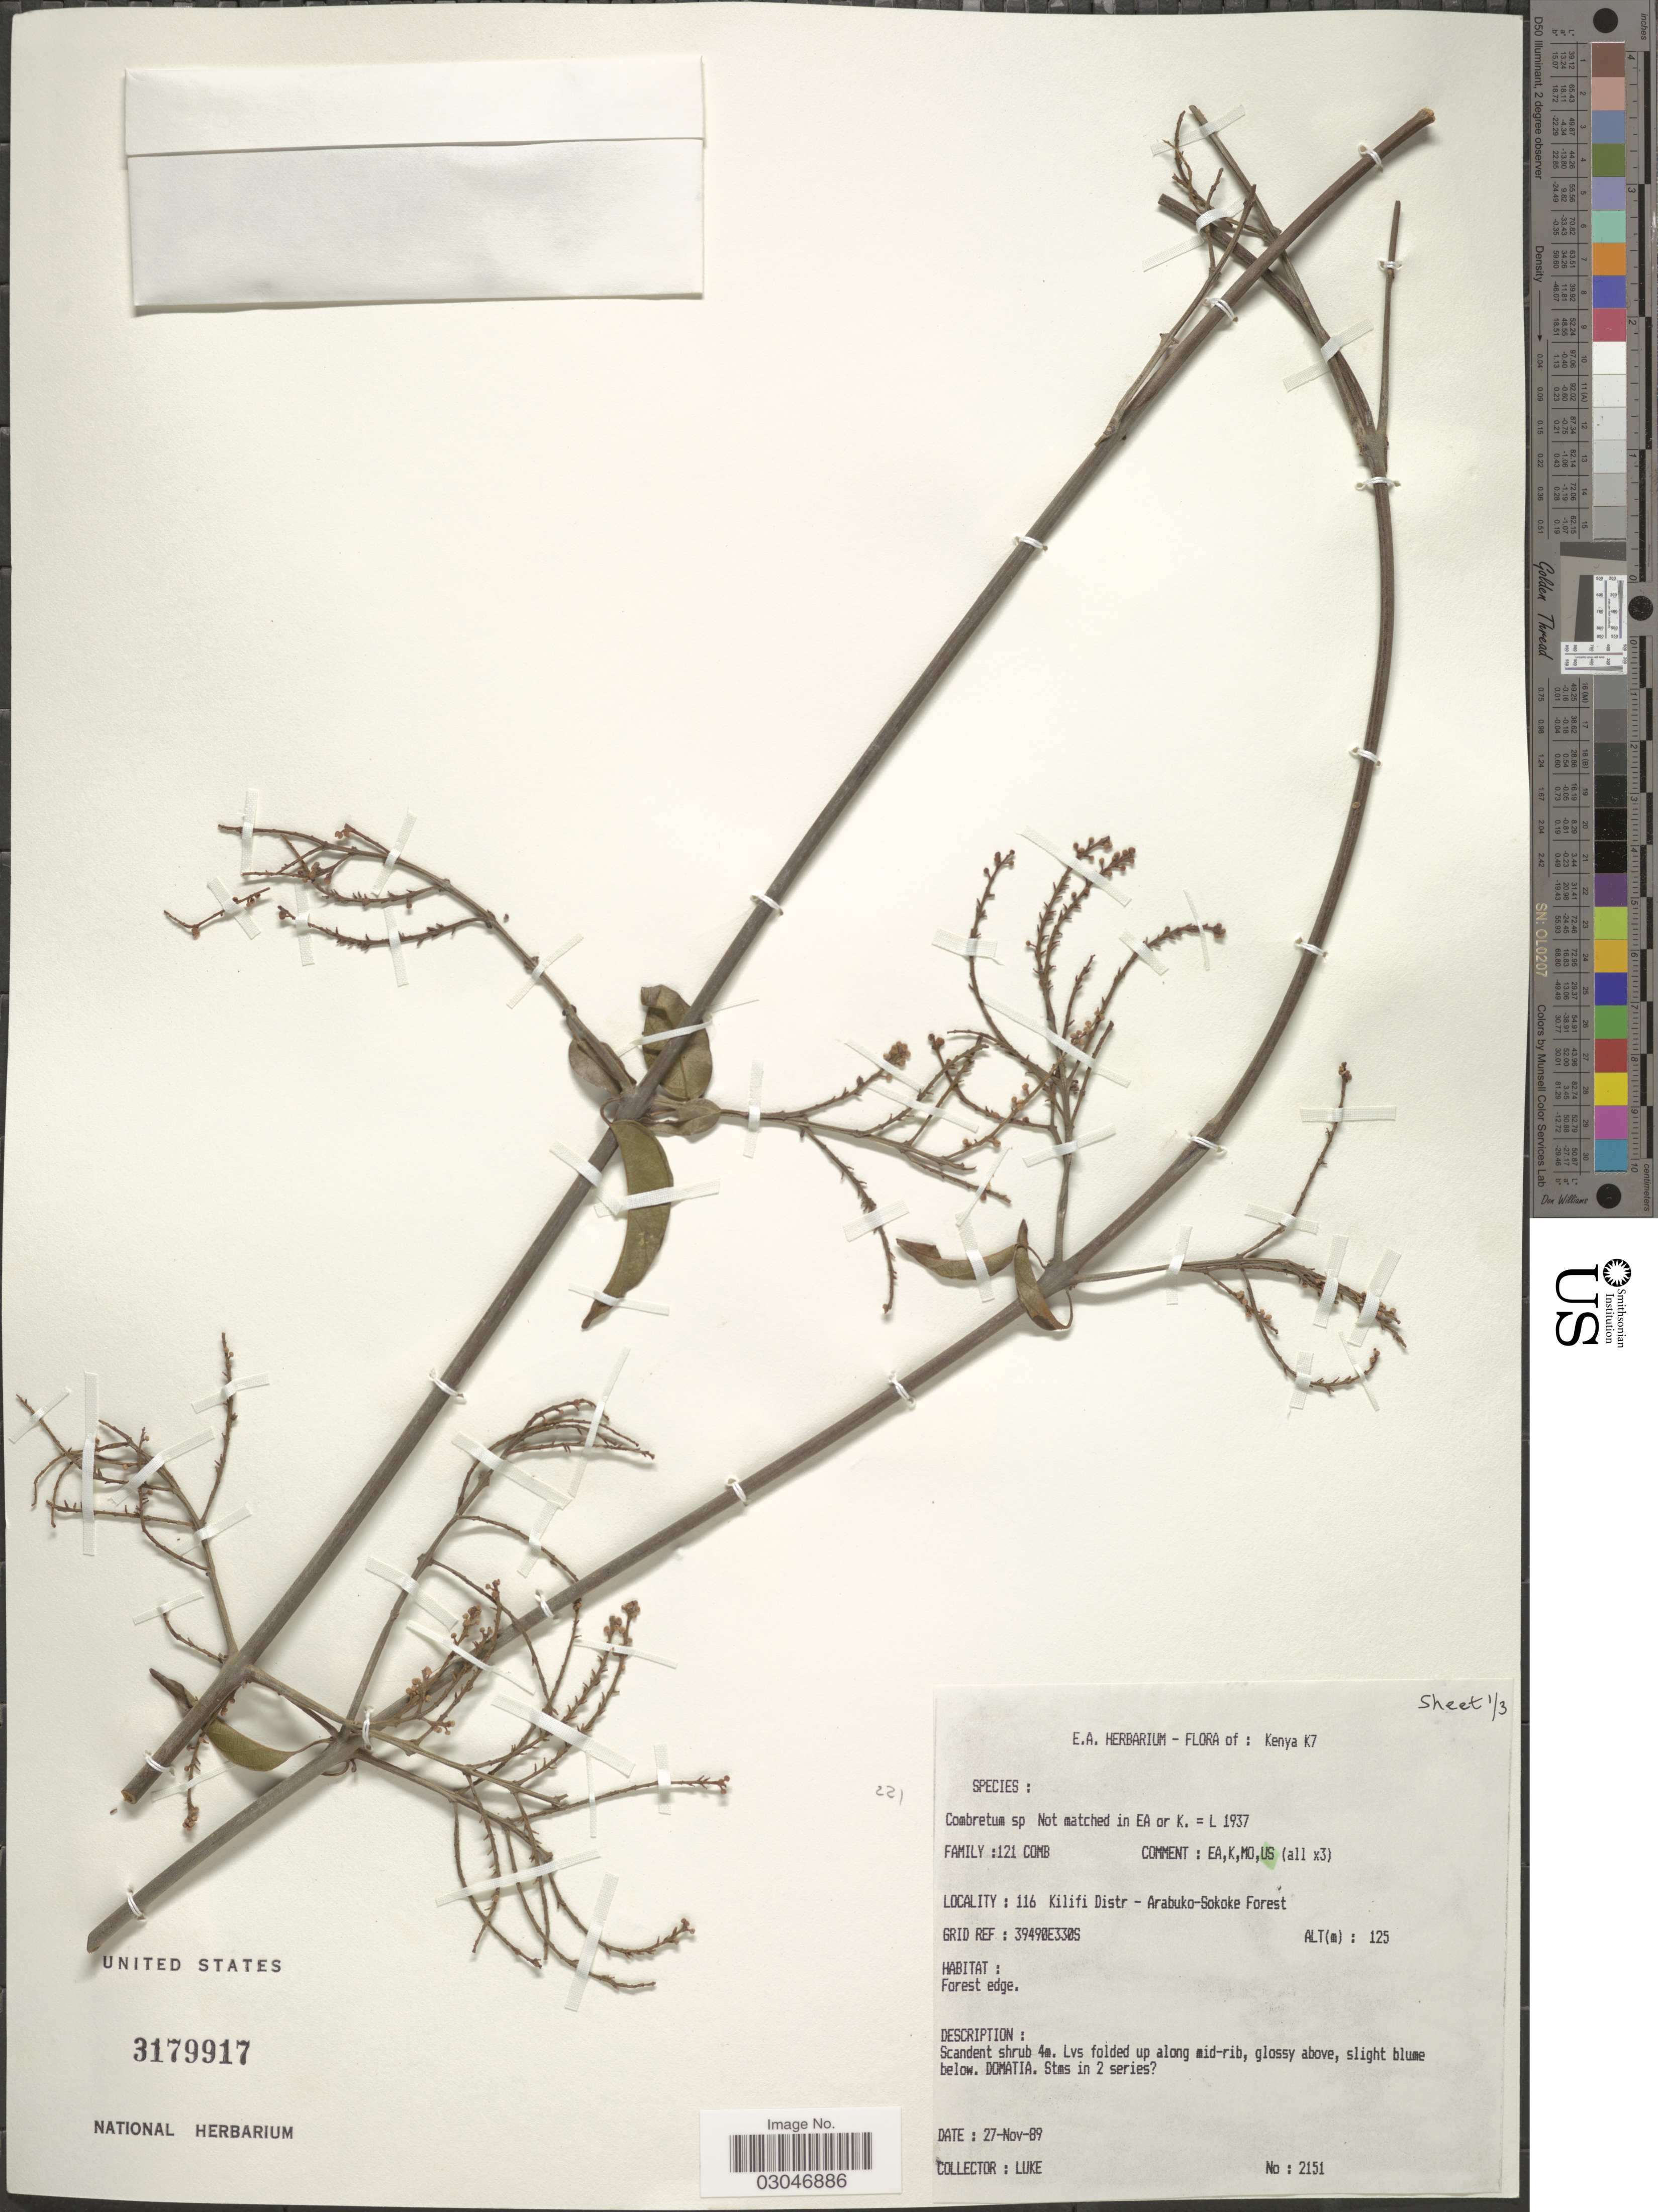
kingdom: Plantae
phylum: Tracheophyta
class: Magnoliopsida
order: Myrtales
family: Combretaceae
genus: Combretum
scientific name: Combretum sp.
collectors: -. Luke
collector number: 2151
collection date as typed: Transcribed d/m/y: 27/11/89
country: Kenya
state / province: Kilifi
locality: K7, 116 Kilifi Distr - Arabuko-Sokoke Forest.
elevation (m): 125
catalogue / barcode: US 3179917